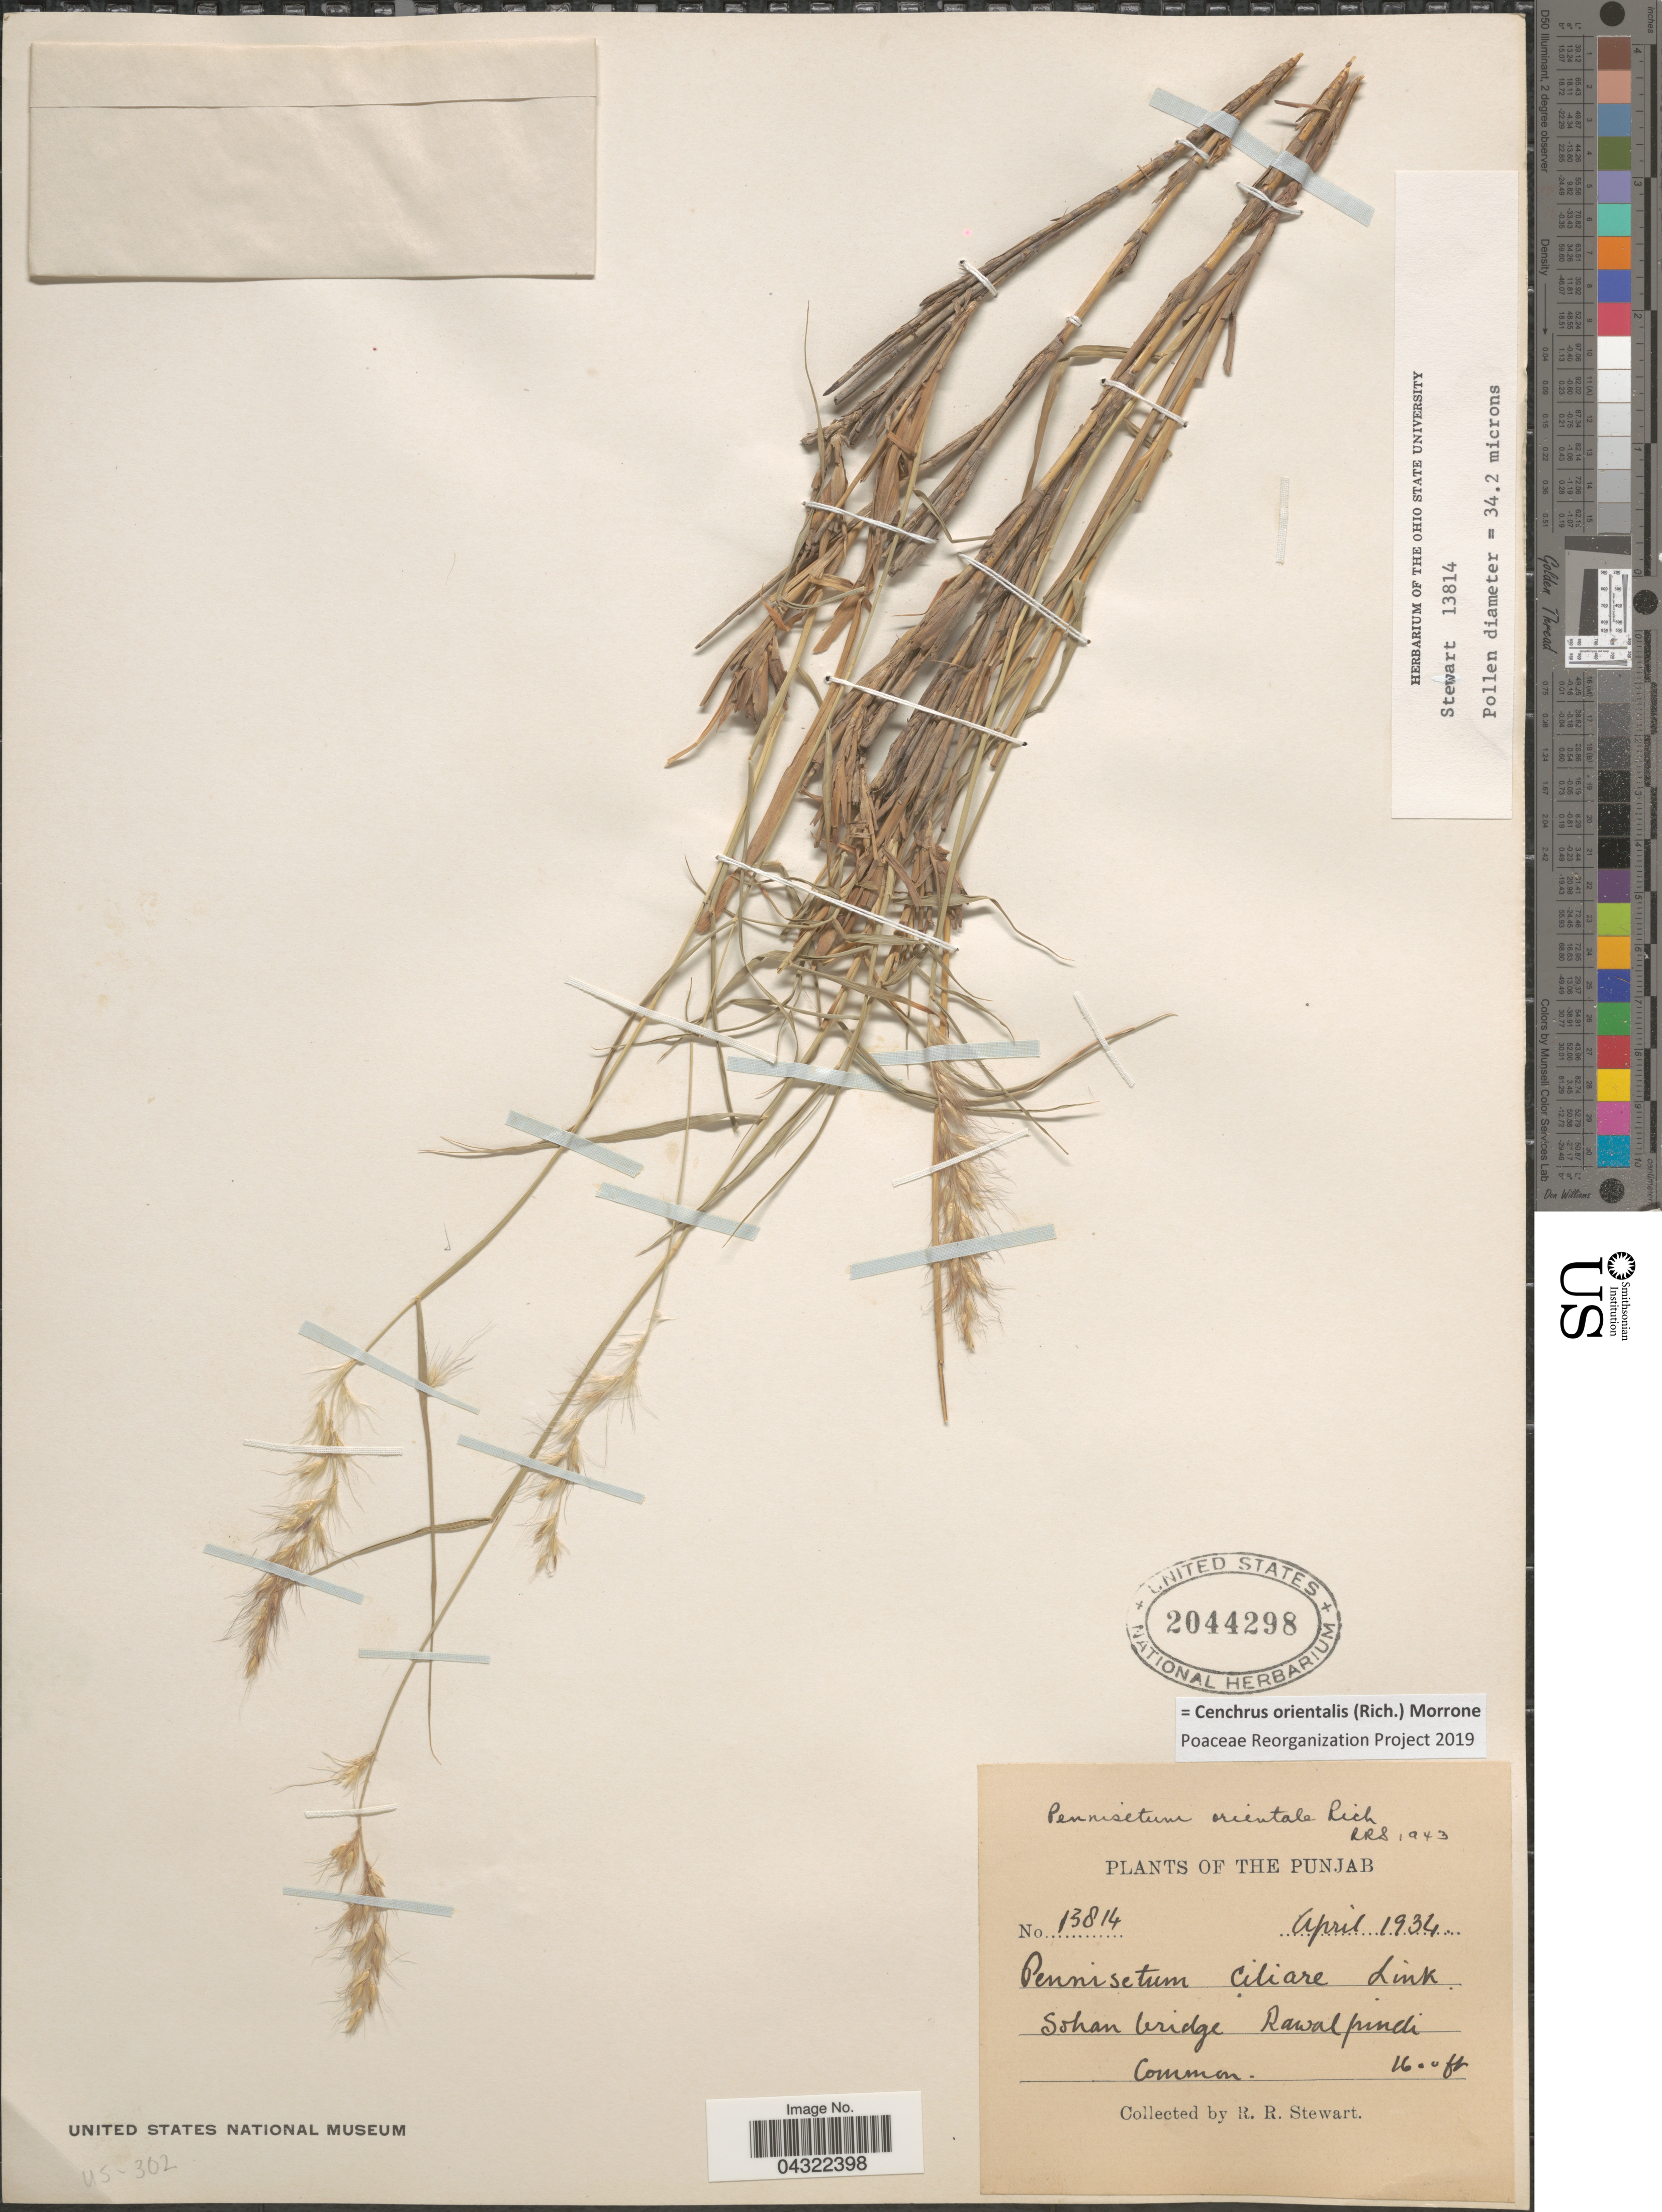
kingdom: Plantae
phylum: Tracheophyta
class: Liliopsida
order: Poales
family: Poaceae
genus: Cenchrus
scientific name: Cenchrus orientalis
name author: (Rich.) Morrone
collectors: R. Stewart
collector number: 13814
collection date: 1934-04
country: Pakistan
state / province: Punjab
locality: Sohan bridge. Rawalpindi.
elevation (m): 488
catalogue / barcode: US 2044298